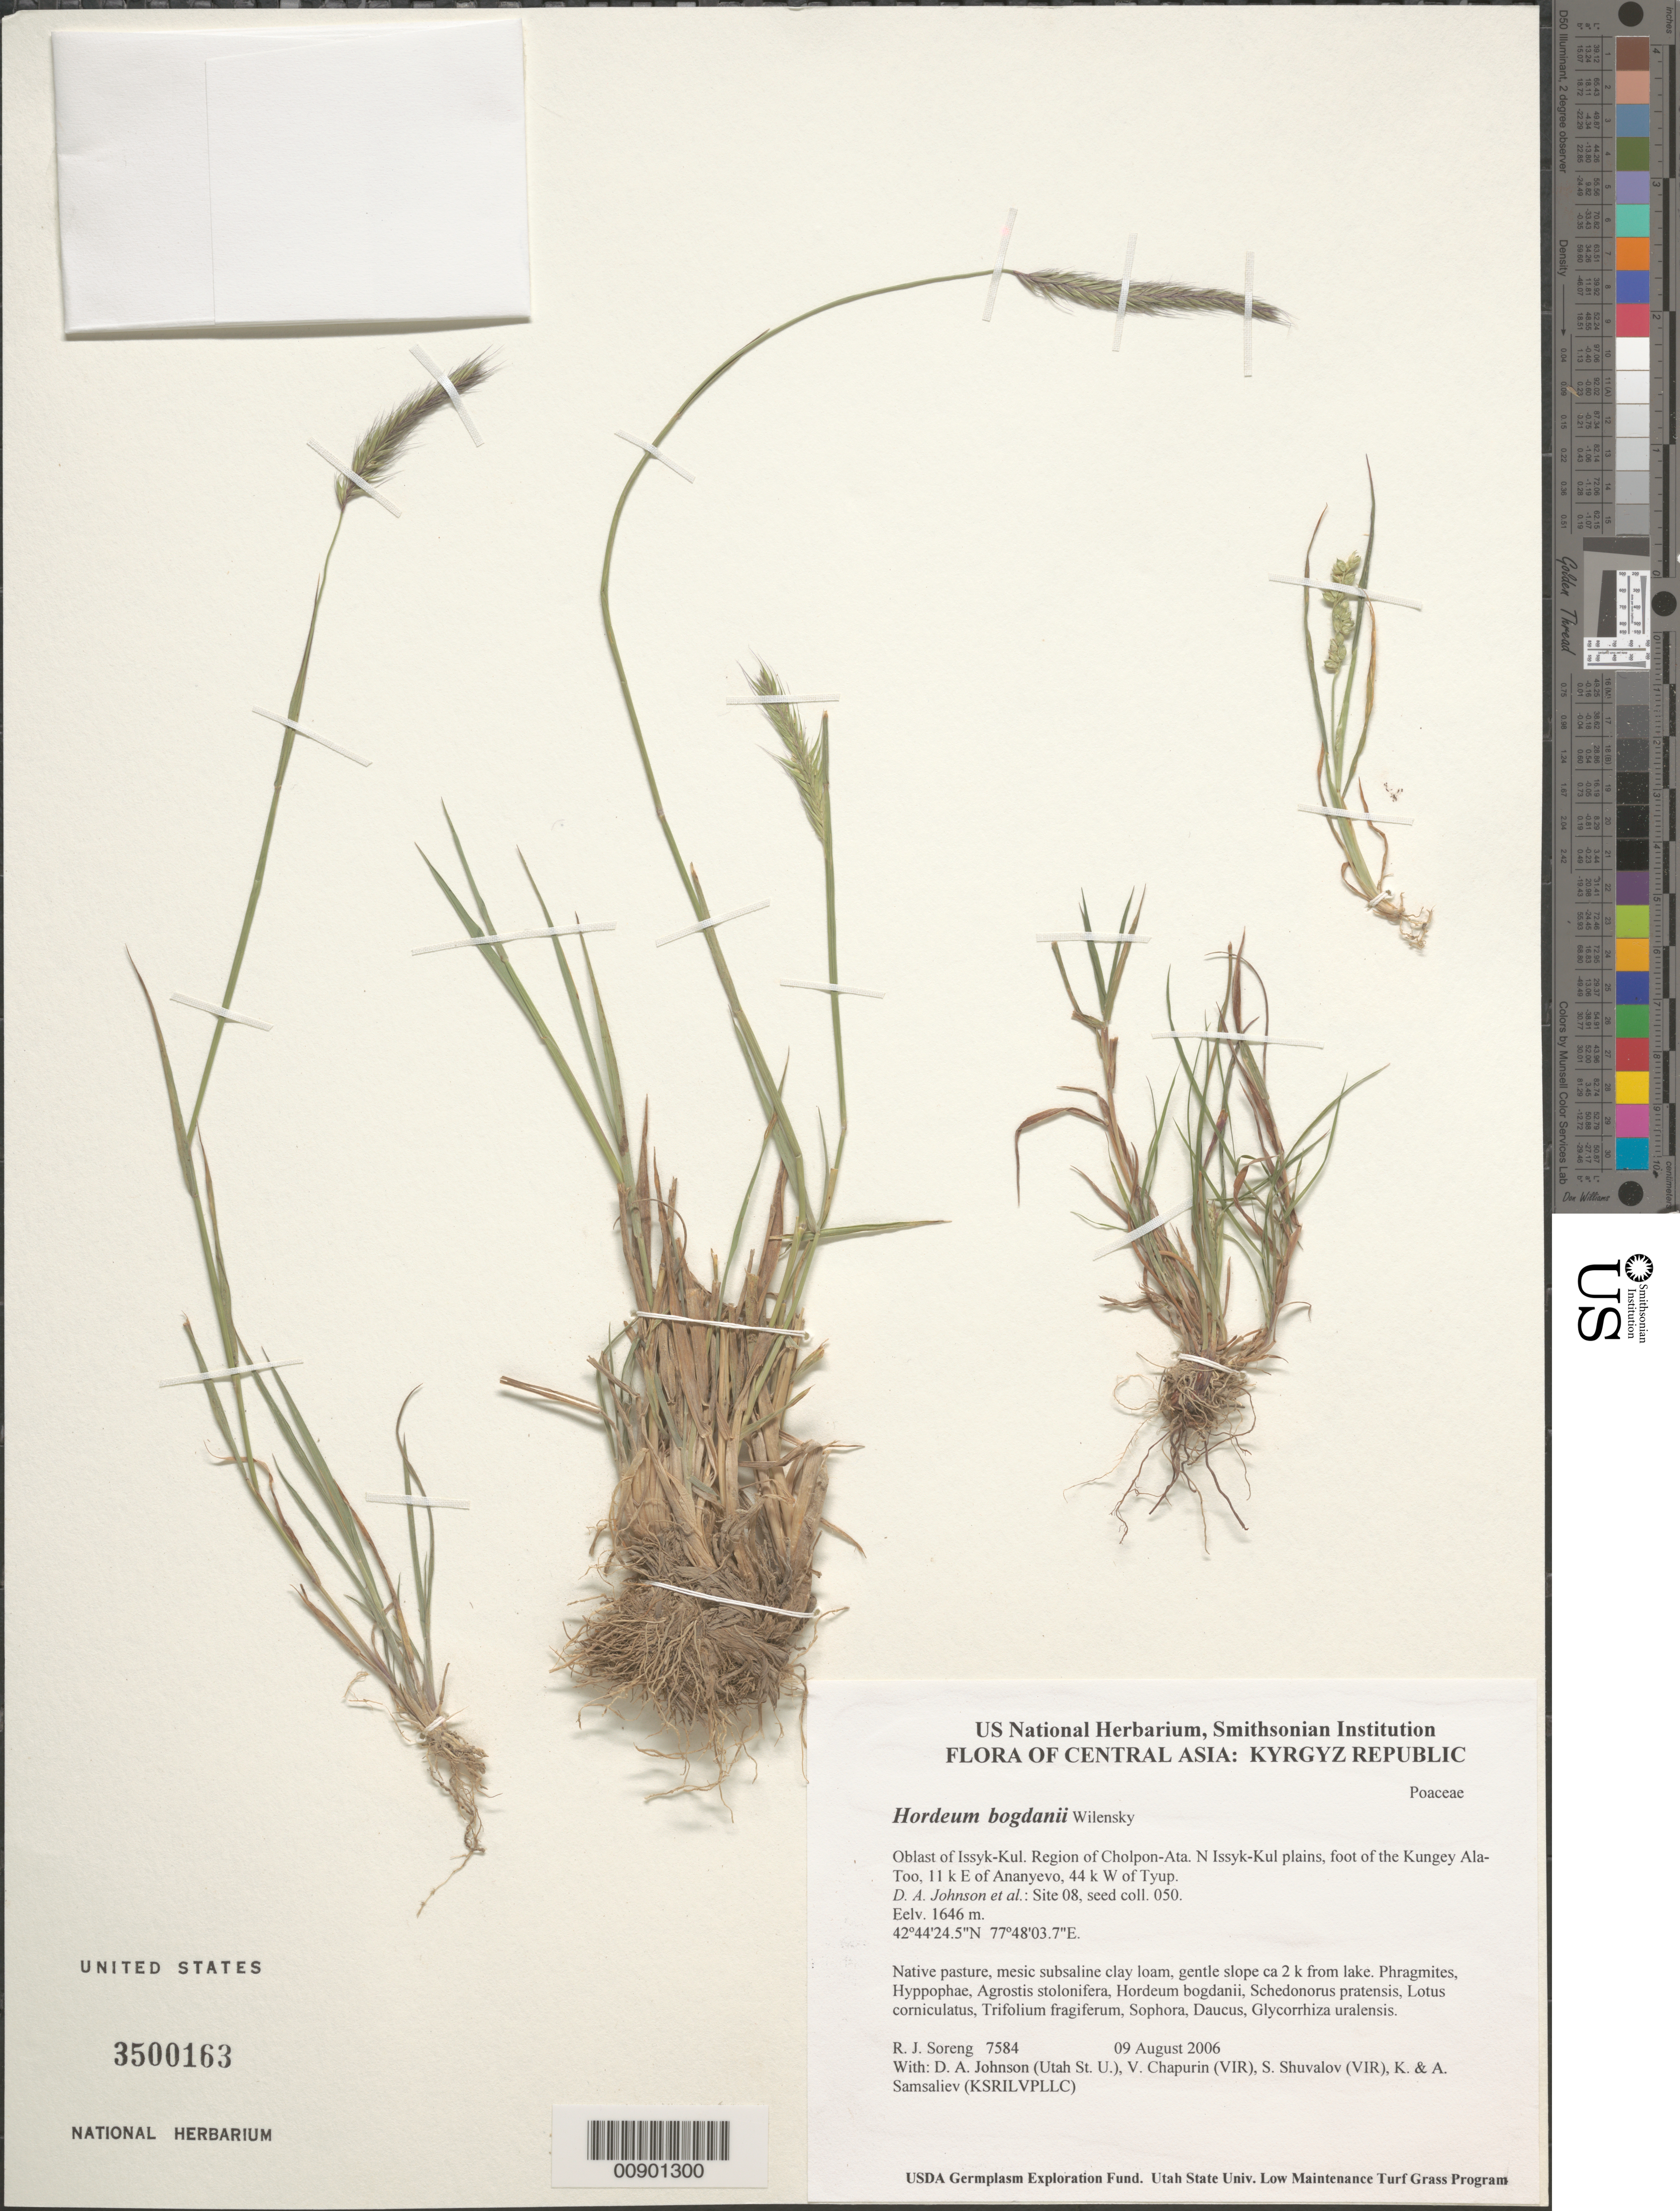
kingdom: Plantae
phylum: Tracheophyta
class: Liliopsida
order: Poales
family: Poaceae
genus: Hordeum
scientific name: Hordeum bogdanii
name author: Wilensky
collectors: R. J. Soreng, D. Johnson, S. Shuvalov, V. Chapurin, K. Samsaliev & A. Samsaliev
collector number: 7584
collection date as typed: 09 Aug 2006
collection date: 2006-08-09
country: Kyrgyzstan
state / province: Ysyk-Kol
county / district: Cholpon-Ata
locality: N Issyk-Kul plains, foot of the Kungey Ala-Too, 11 km E of Ananyevo, 44 km W of Tyup.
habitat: Native pasture, mesic subsaline clay loam, gentle slope ca 2 k from lake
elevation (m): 1646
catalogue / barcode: US 3500163